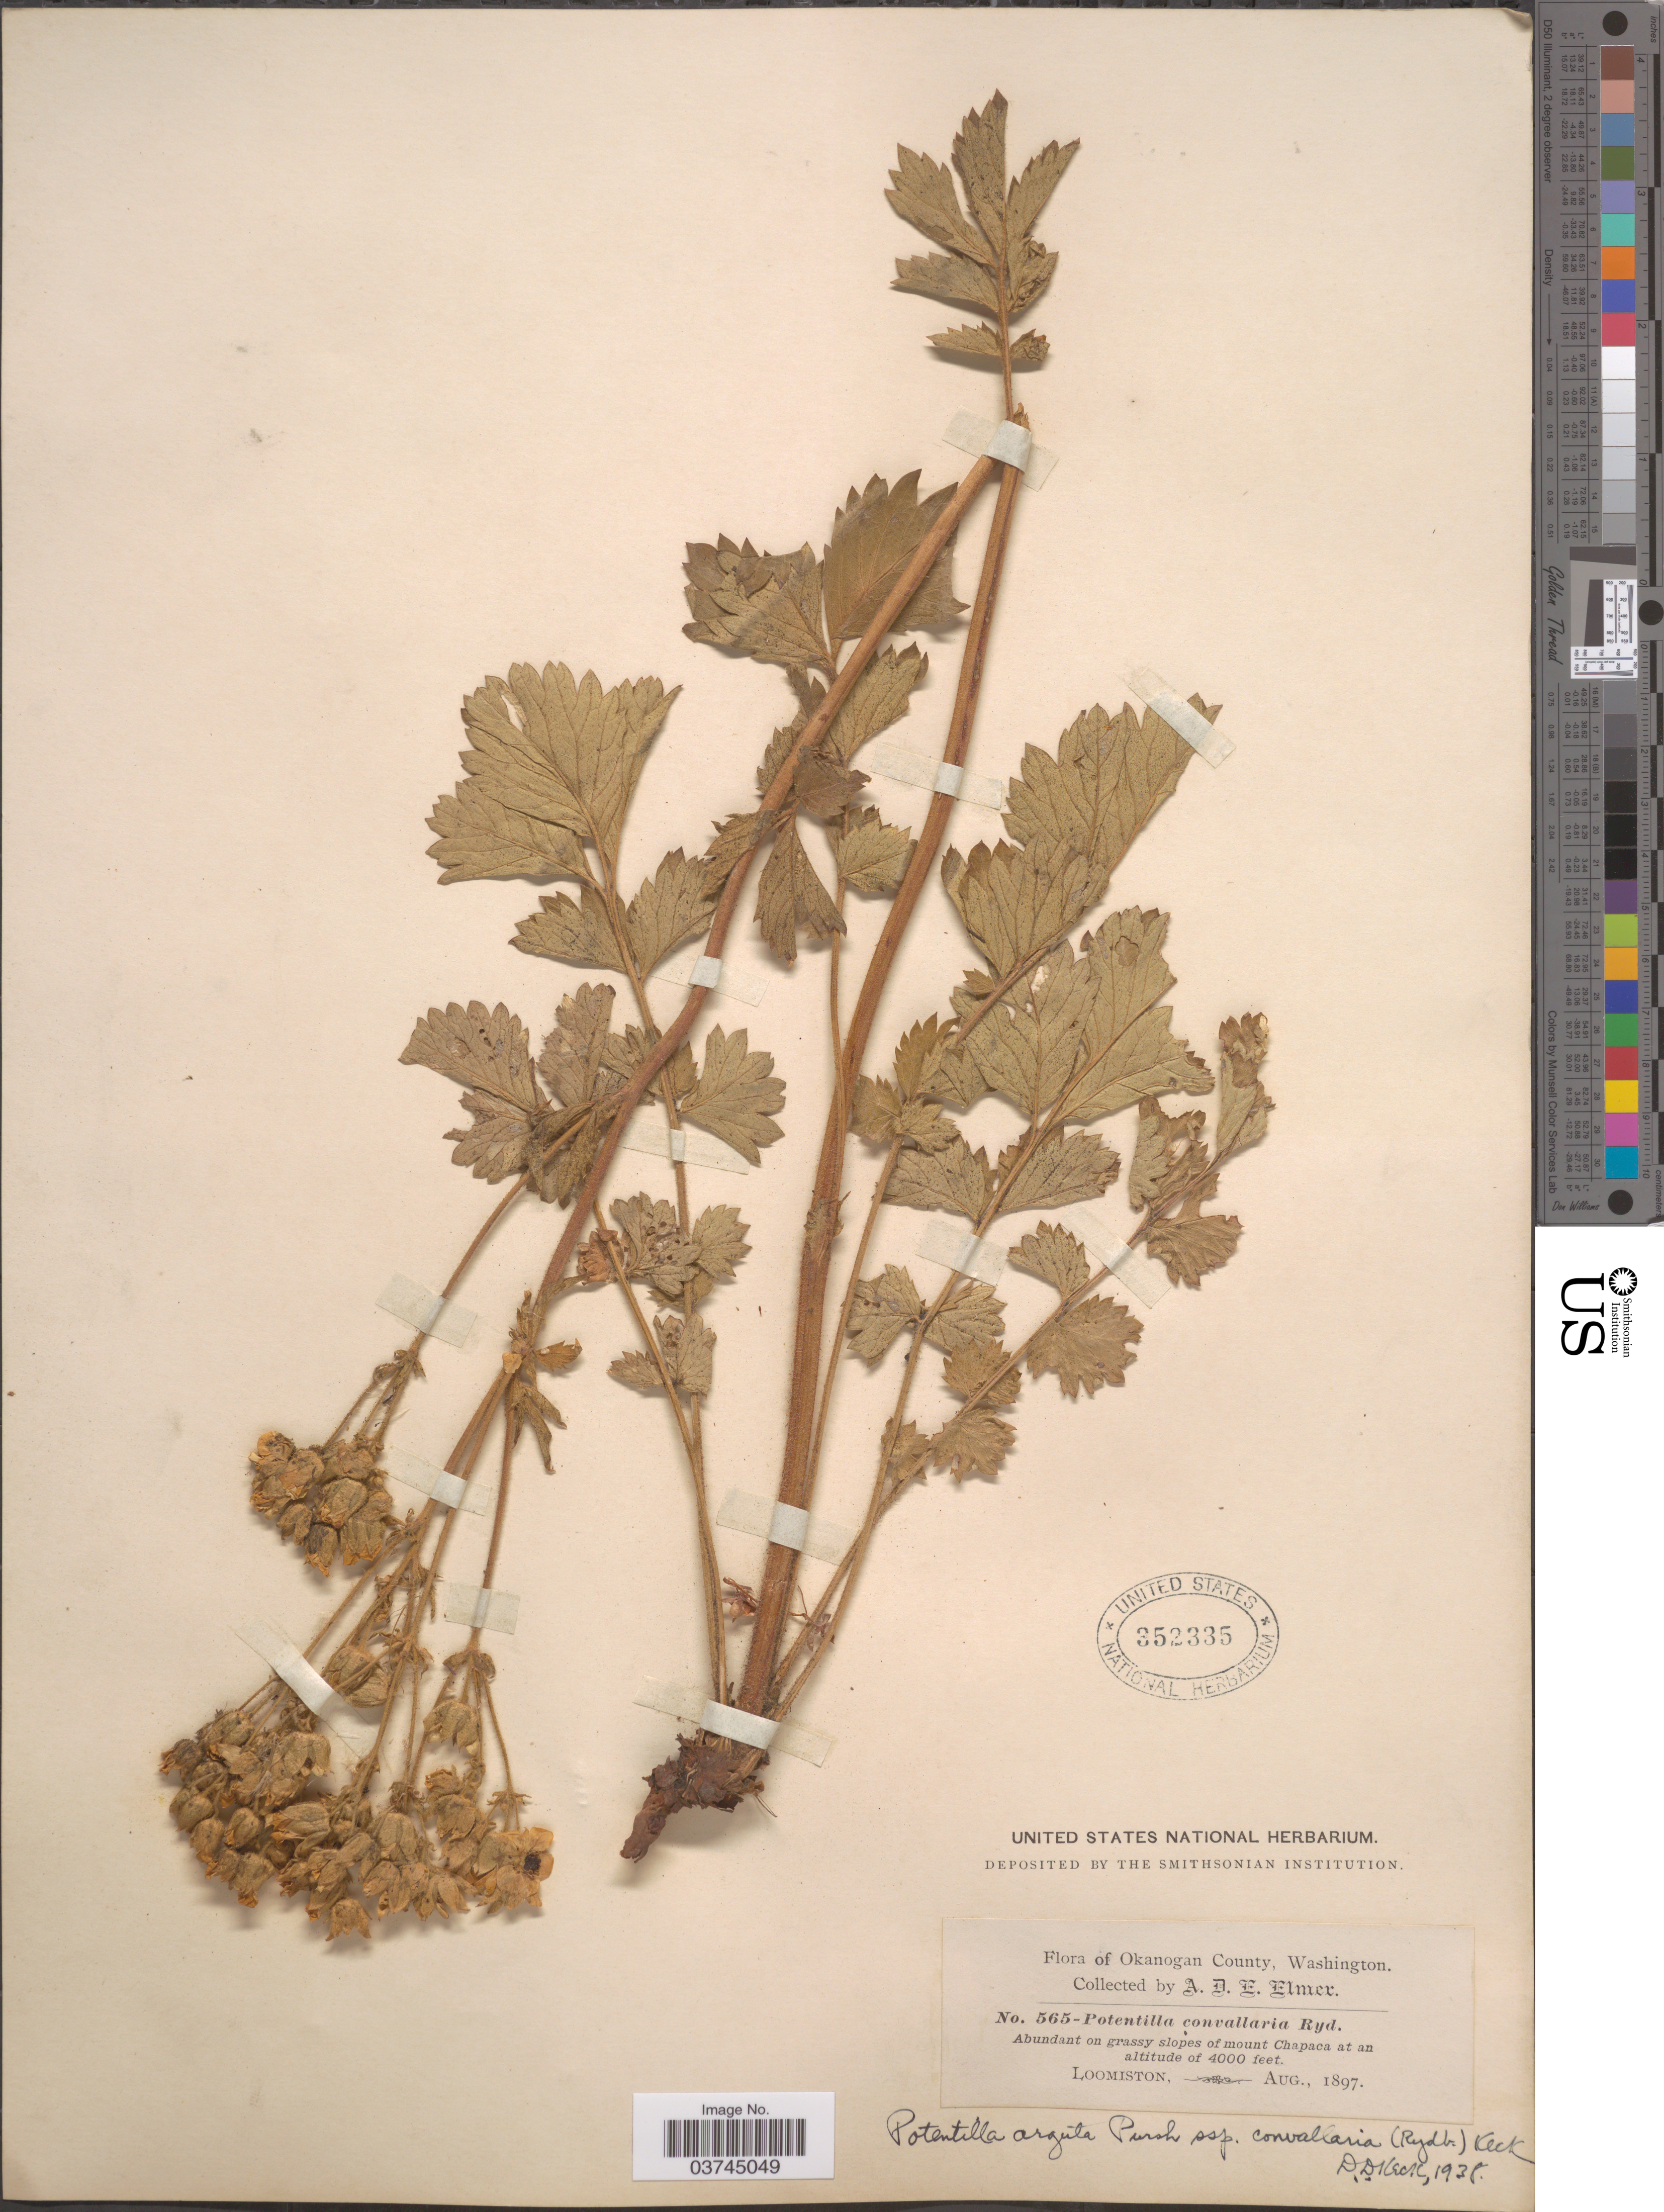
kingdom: Plantae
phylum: Tracheophyta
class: Magnoliopsida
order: Rosales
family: Rosaceae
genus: Drymocallis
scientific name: Drymocallis convallaria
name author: (Rydb.) Rydb.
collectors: A. D. E. Elmer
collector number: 565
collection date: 1897-08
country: United States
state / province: Washington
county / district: Okanogan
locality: Okanogan County. Abundant on grassy slopes of mount Chapaca. Loomiston.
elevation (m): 1219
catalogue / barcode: US 352335